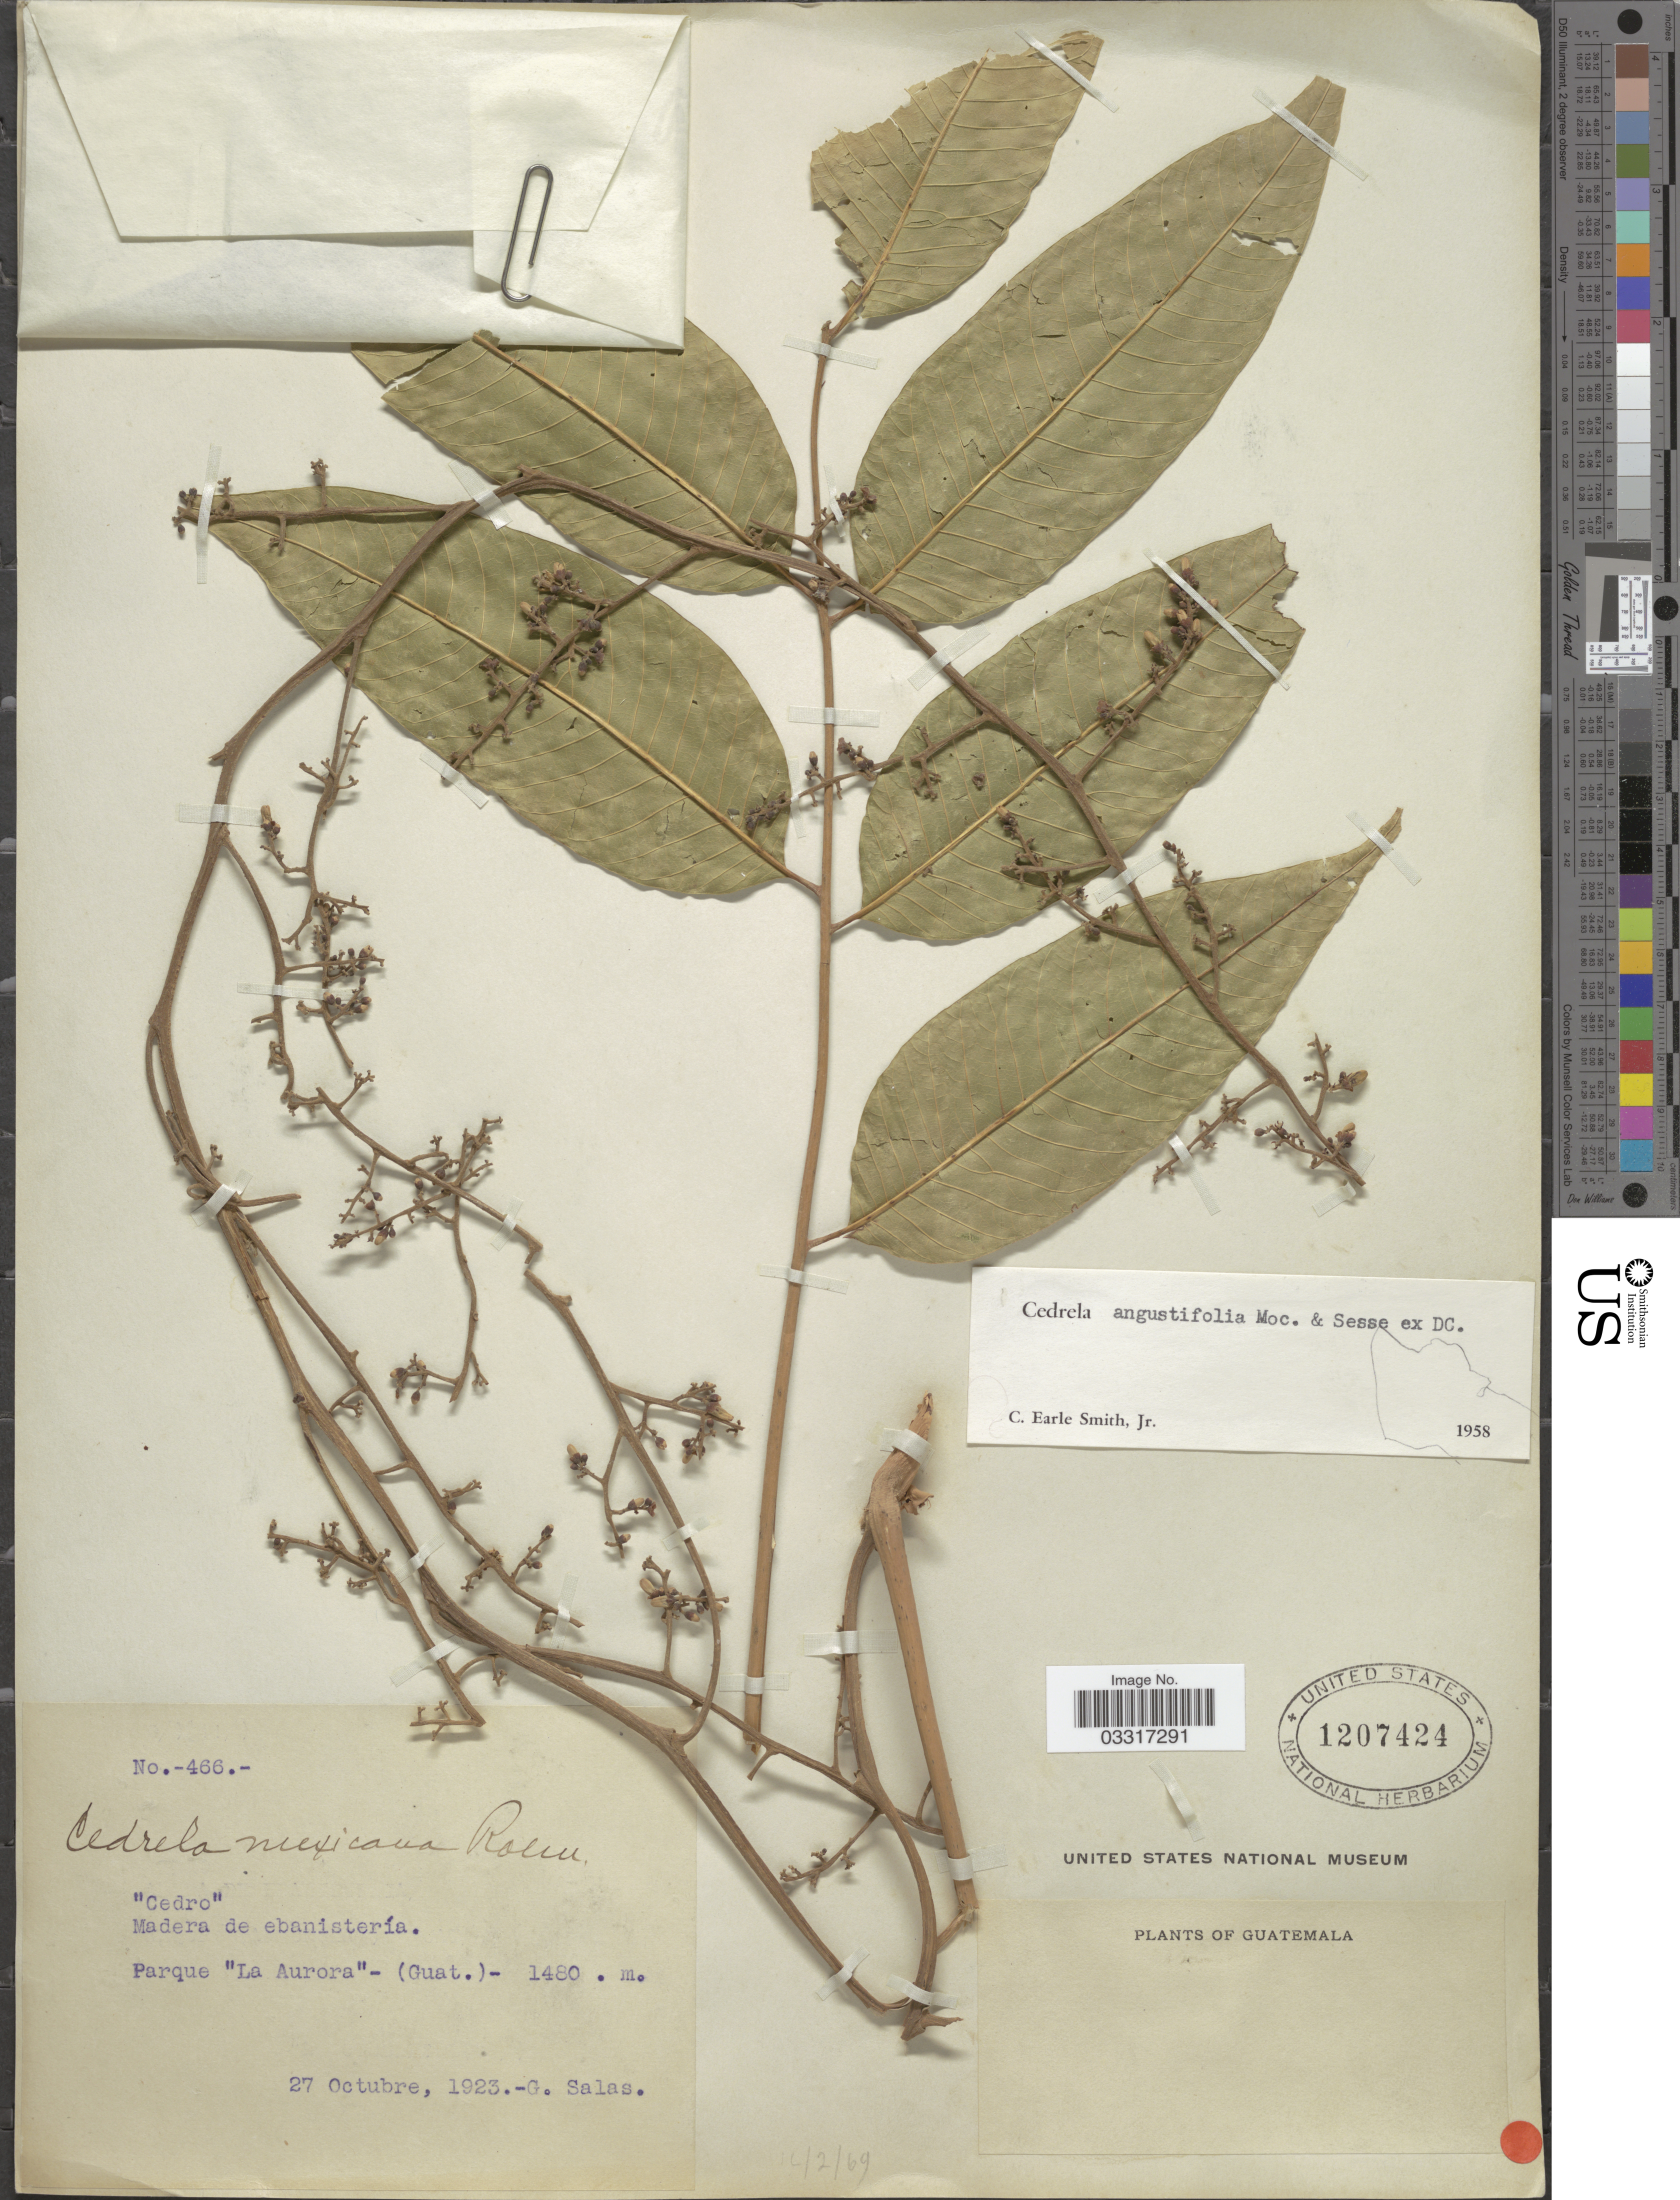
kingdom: Plantae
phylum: Tracheophyta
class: Magnoliopsida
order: Sapindales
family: Meliaceae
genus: Cedrela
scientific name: Cedrela angustifolia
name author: DC.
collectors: G. Salas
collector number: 466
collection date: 1923-10-27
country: Guatemala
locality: Parque "La Aurora"- (Guat.)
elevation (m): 1480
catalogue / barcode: US 1207424